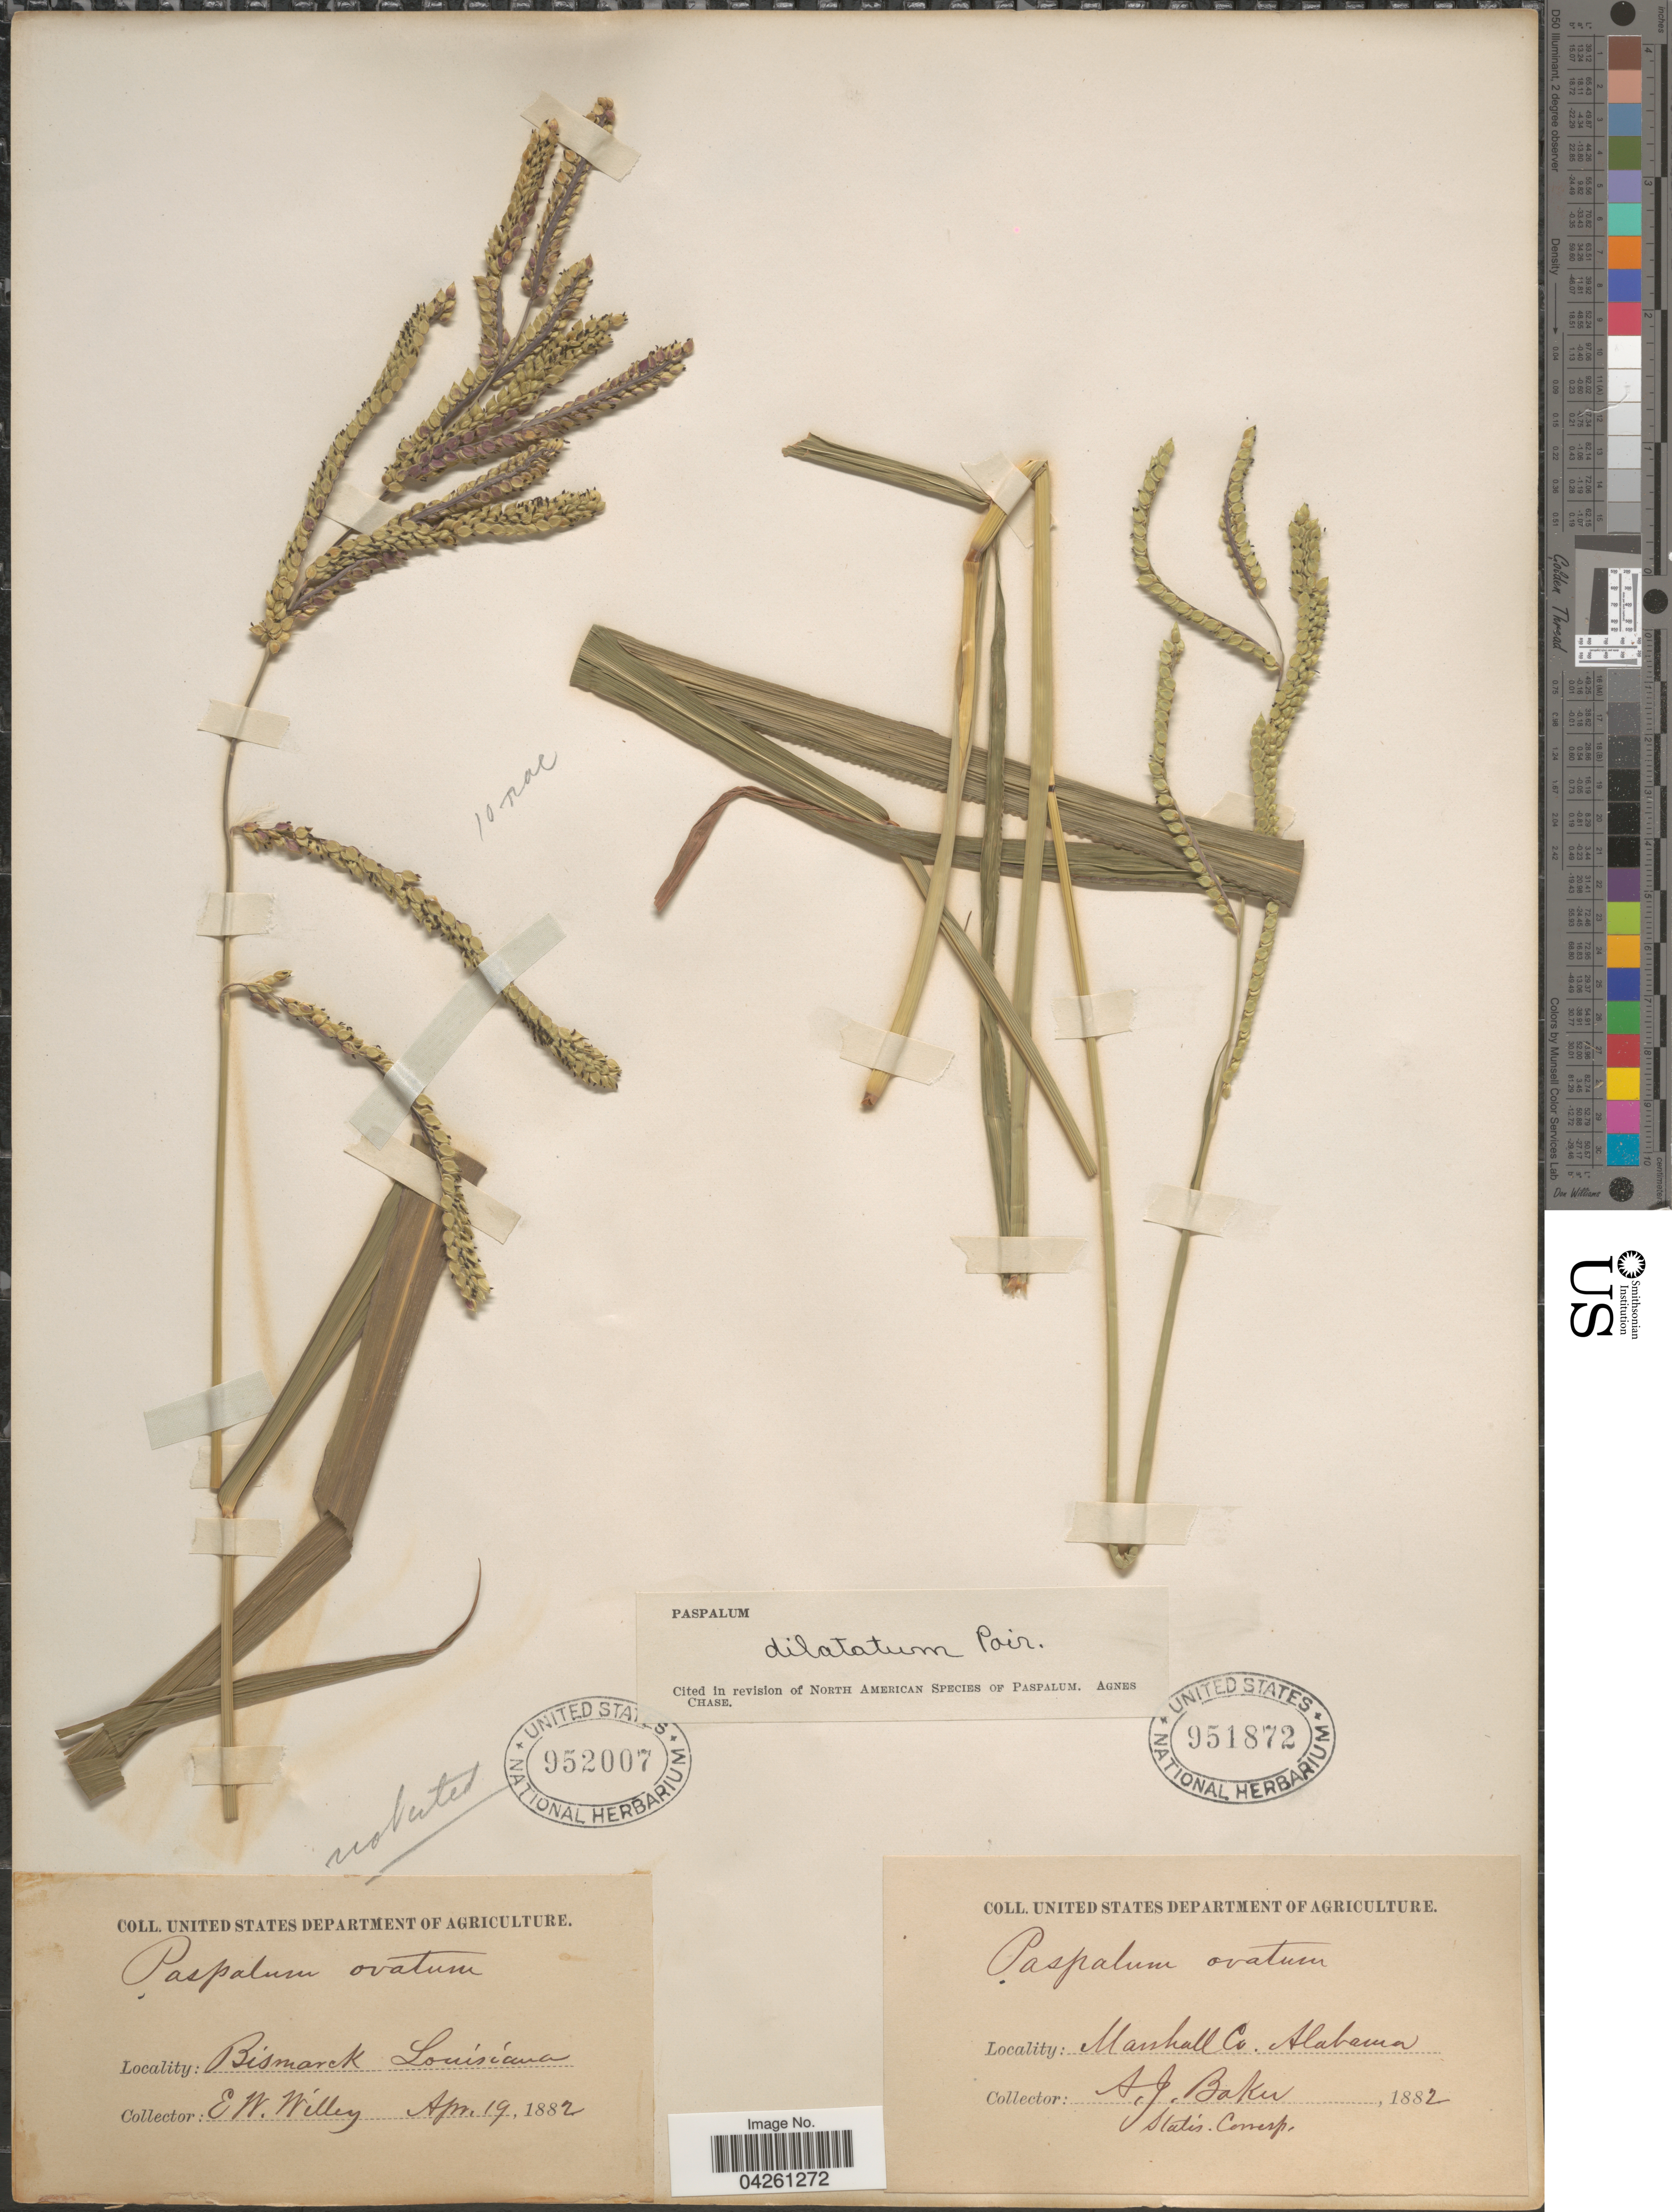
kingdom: Plantae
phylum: Tracheophyta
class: Liliopsida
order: Poales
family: Poaceae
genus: Paspalum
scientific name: Paspalum dilatatum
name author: Poir.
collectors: A. J. Baker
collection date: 1882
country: United States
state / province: Alabama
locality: Marshall Co.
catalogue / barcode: US 951872-2